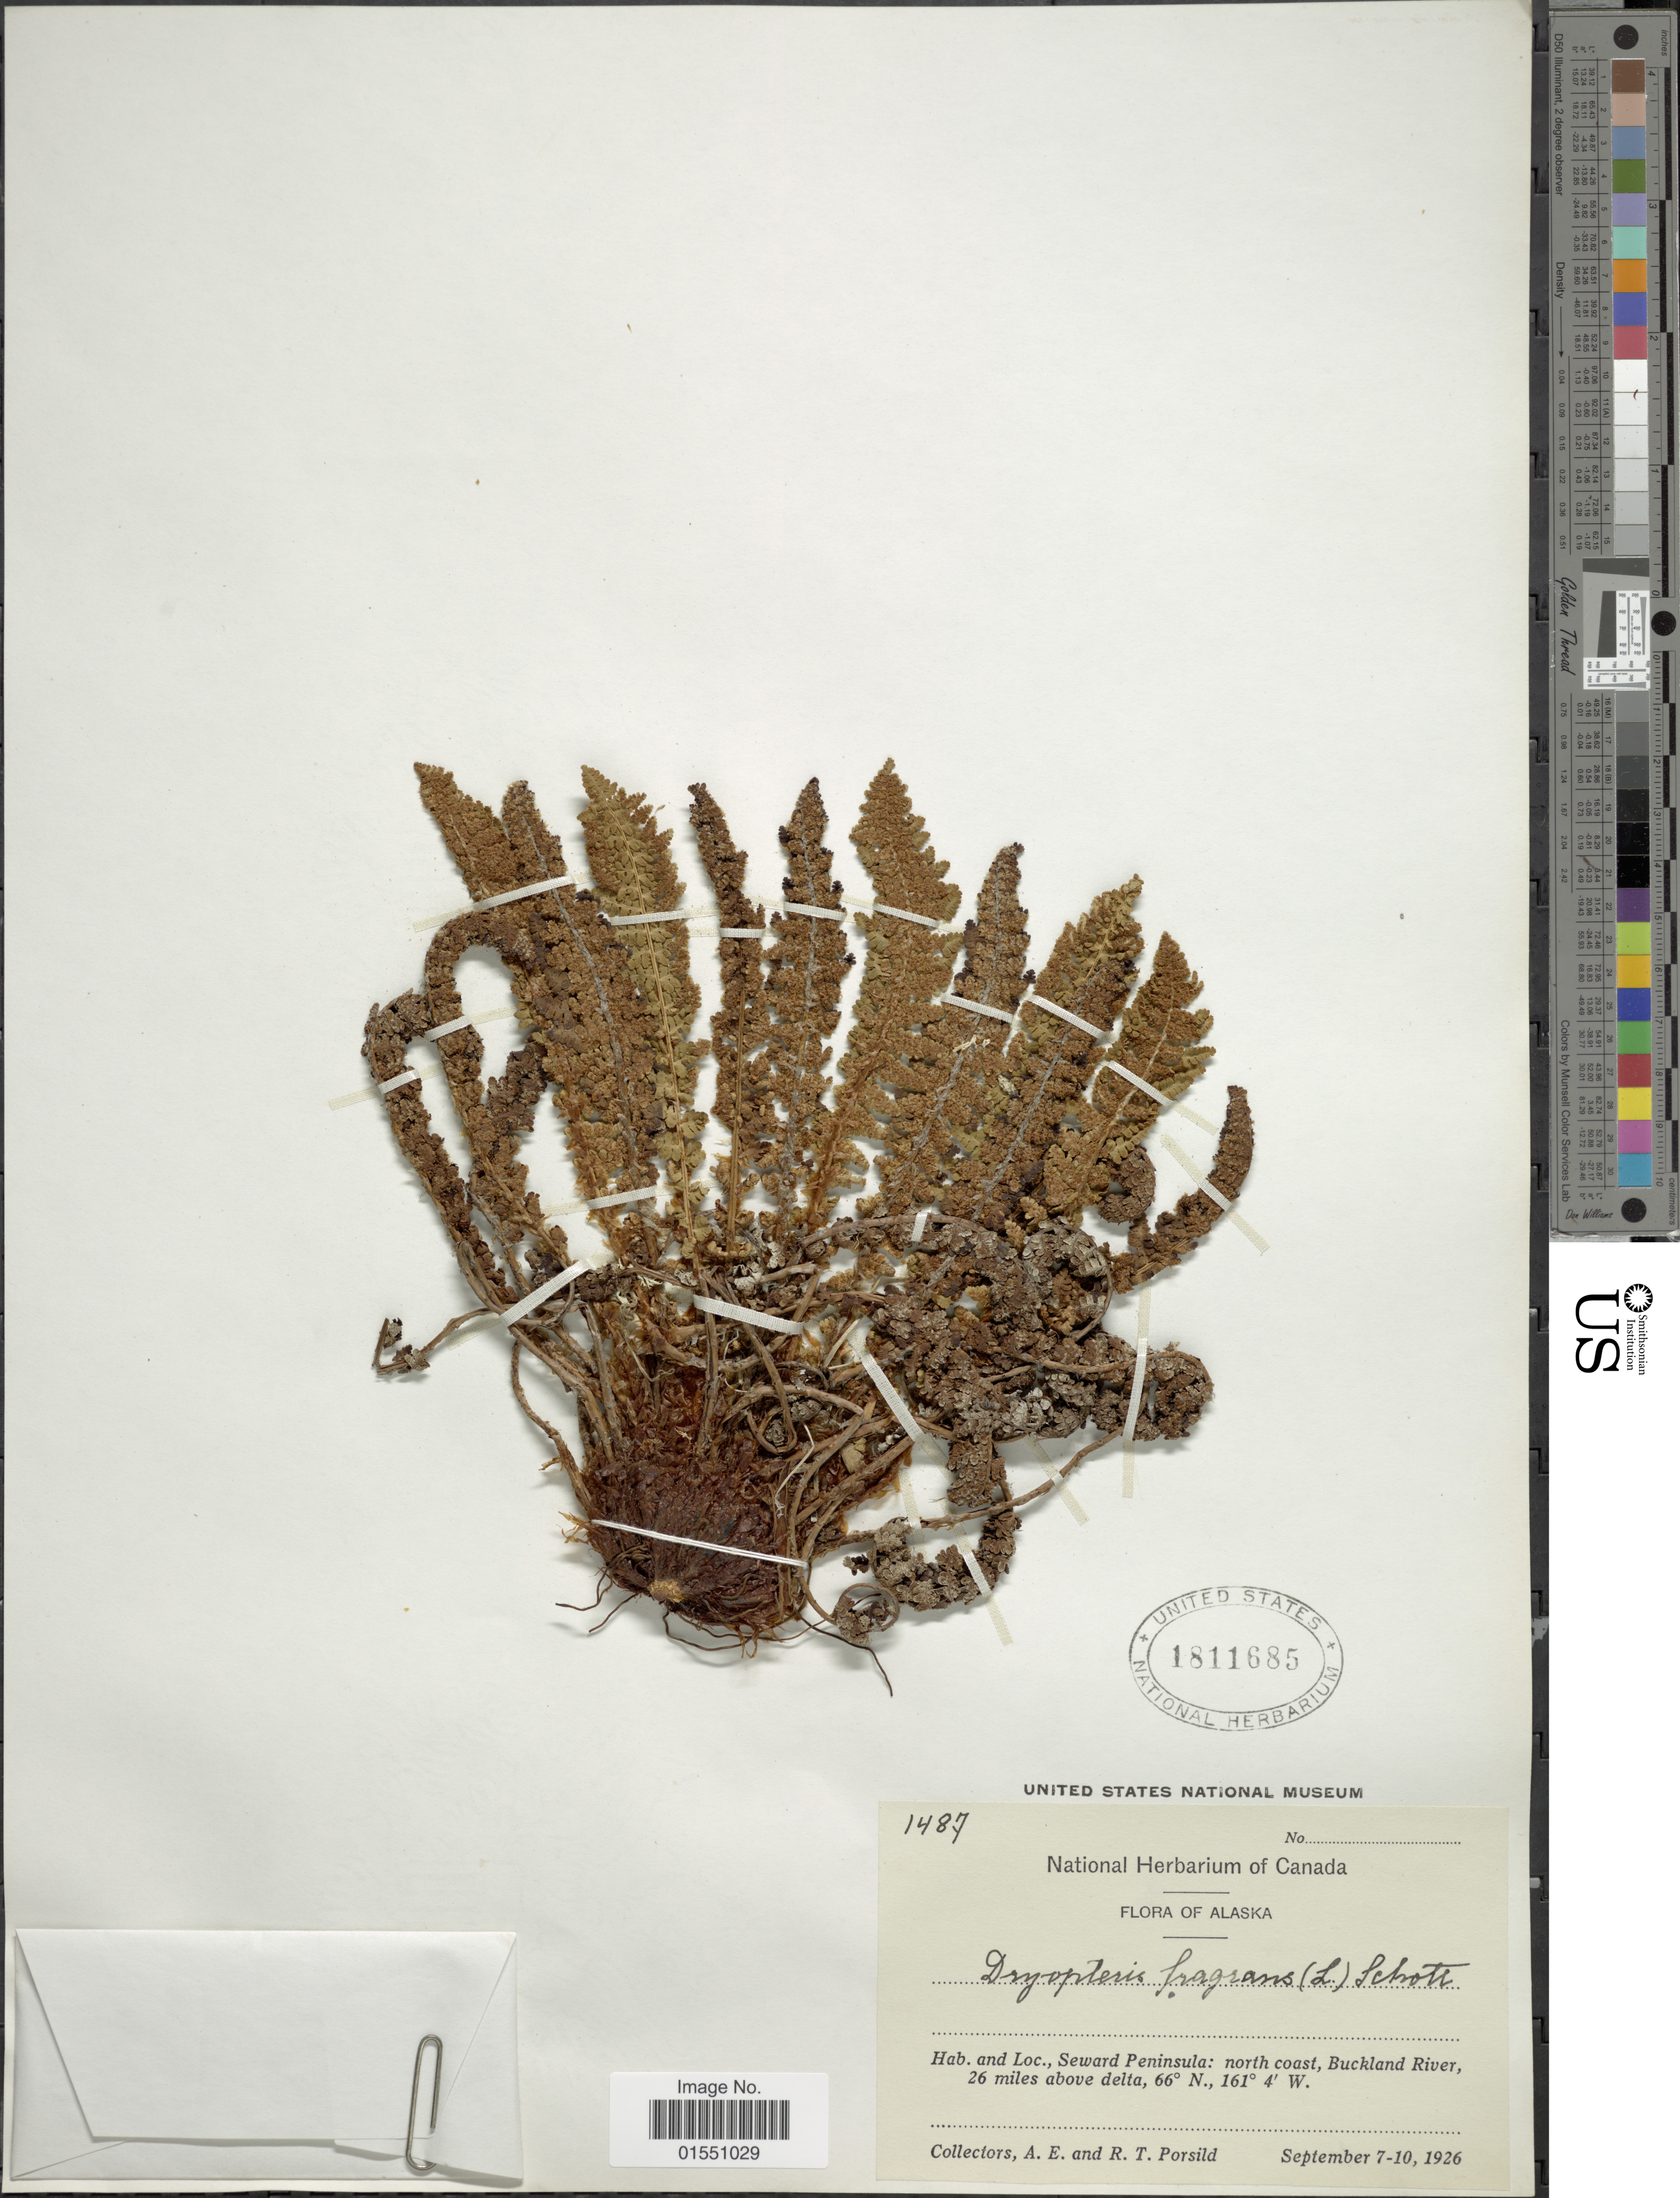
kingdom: Plantae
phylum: Tracheophyta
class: Polypodiopsida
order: Polypodiales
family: Dryopteridaceae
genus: Dryopteris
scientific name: Dryopteris fragrans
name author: (L.) Schott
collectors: A. E. Porsild & R. T. Porsild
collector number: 1487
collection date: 1926-09-07/1926-09-10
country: United States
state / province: Alaska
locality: Seward Peninsula: north coast, Buckland River, 26 miles above delta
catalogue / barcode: US 1811685